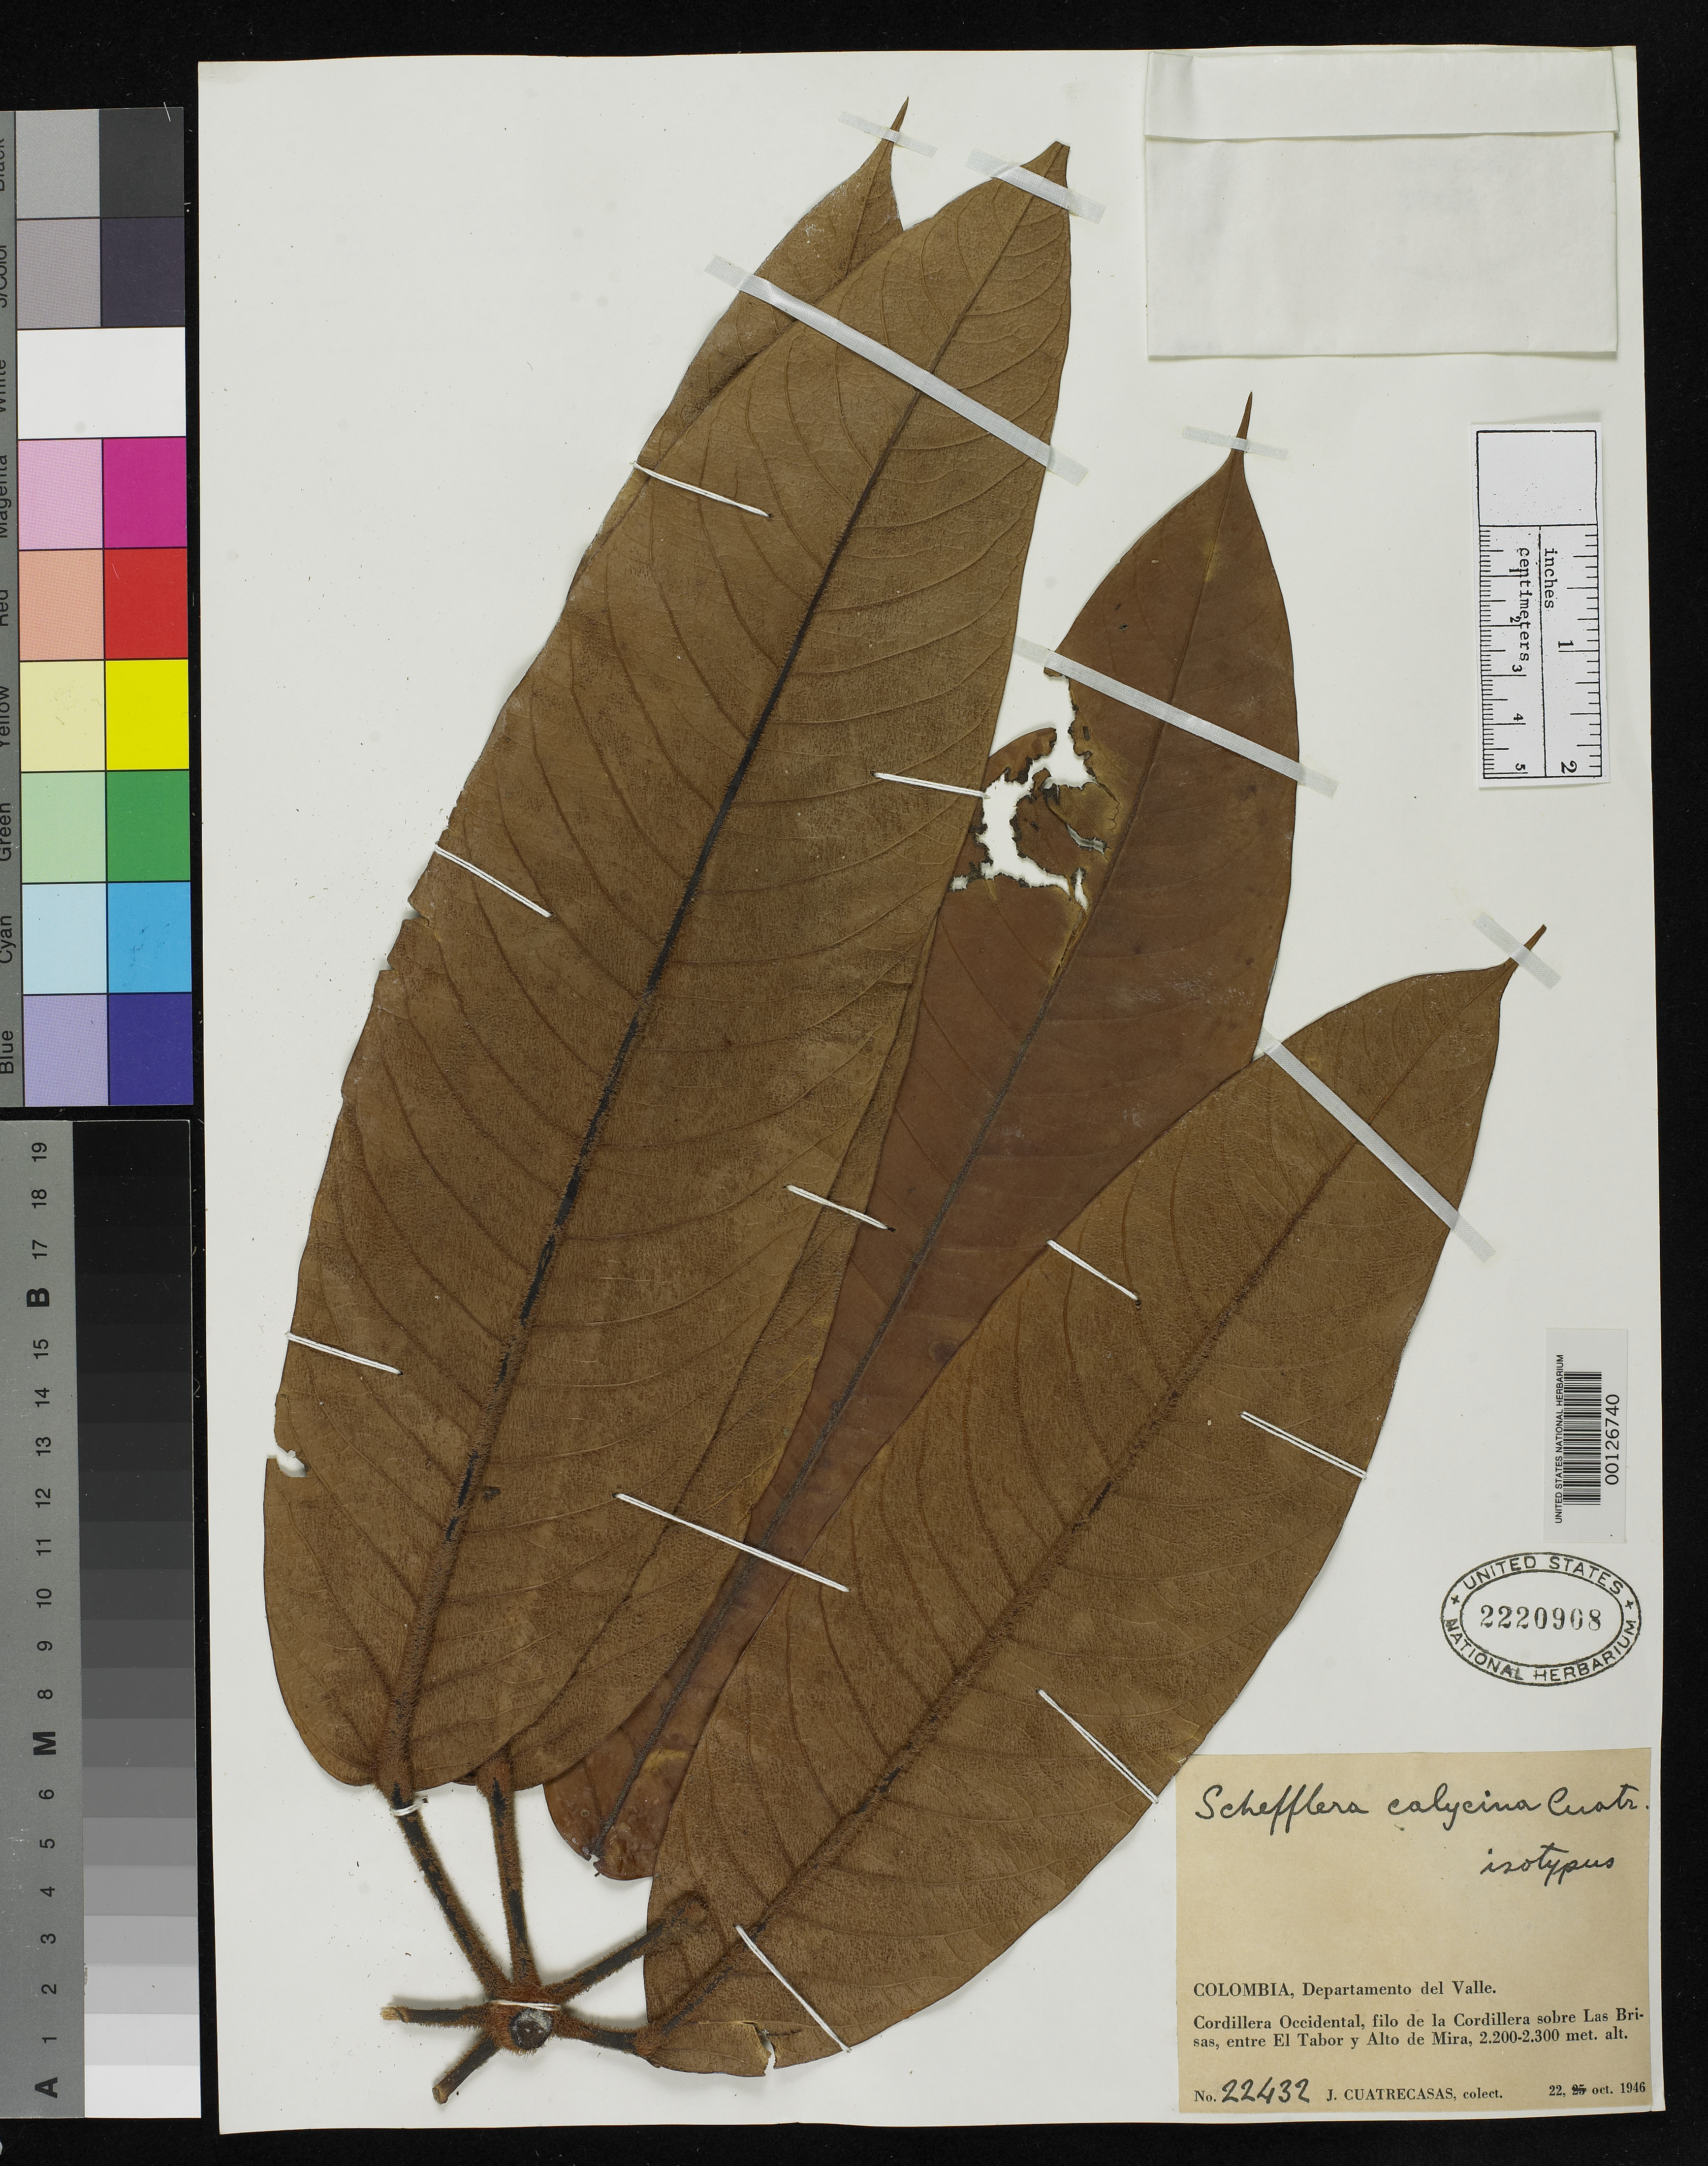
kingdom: Plantae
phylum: Tracheophyta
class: Magnoliopsida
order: Apiales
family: Araliaceae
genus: Schefflera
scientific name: Schefflera calycina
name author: Cuatrec.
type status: Isotype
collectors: J. Cuatrecasas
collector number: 22432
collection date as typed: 22 Oct 1946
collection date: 1946-10-22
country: Colombia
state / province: Valle del Cauca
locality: Cordillera Occidental, Filo de la Cordillera Sobre Las Brisas, entre El Tabor y Alto de Mira. [Cordillera Occidental, edge of the Cordillera over Las Brisas, between El Tabor and Alto de Mira].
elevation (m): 2200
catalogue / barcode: US 2220908